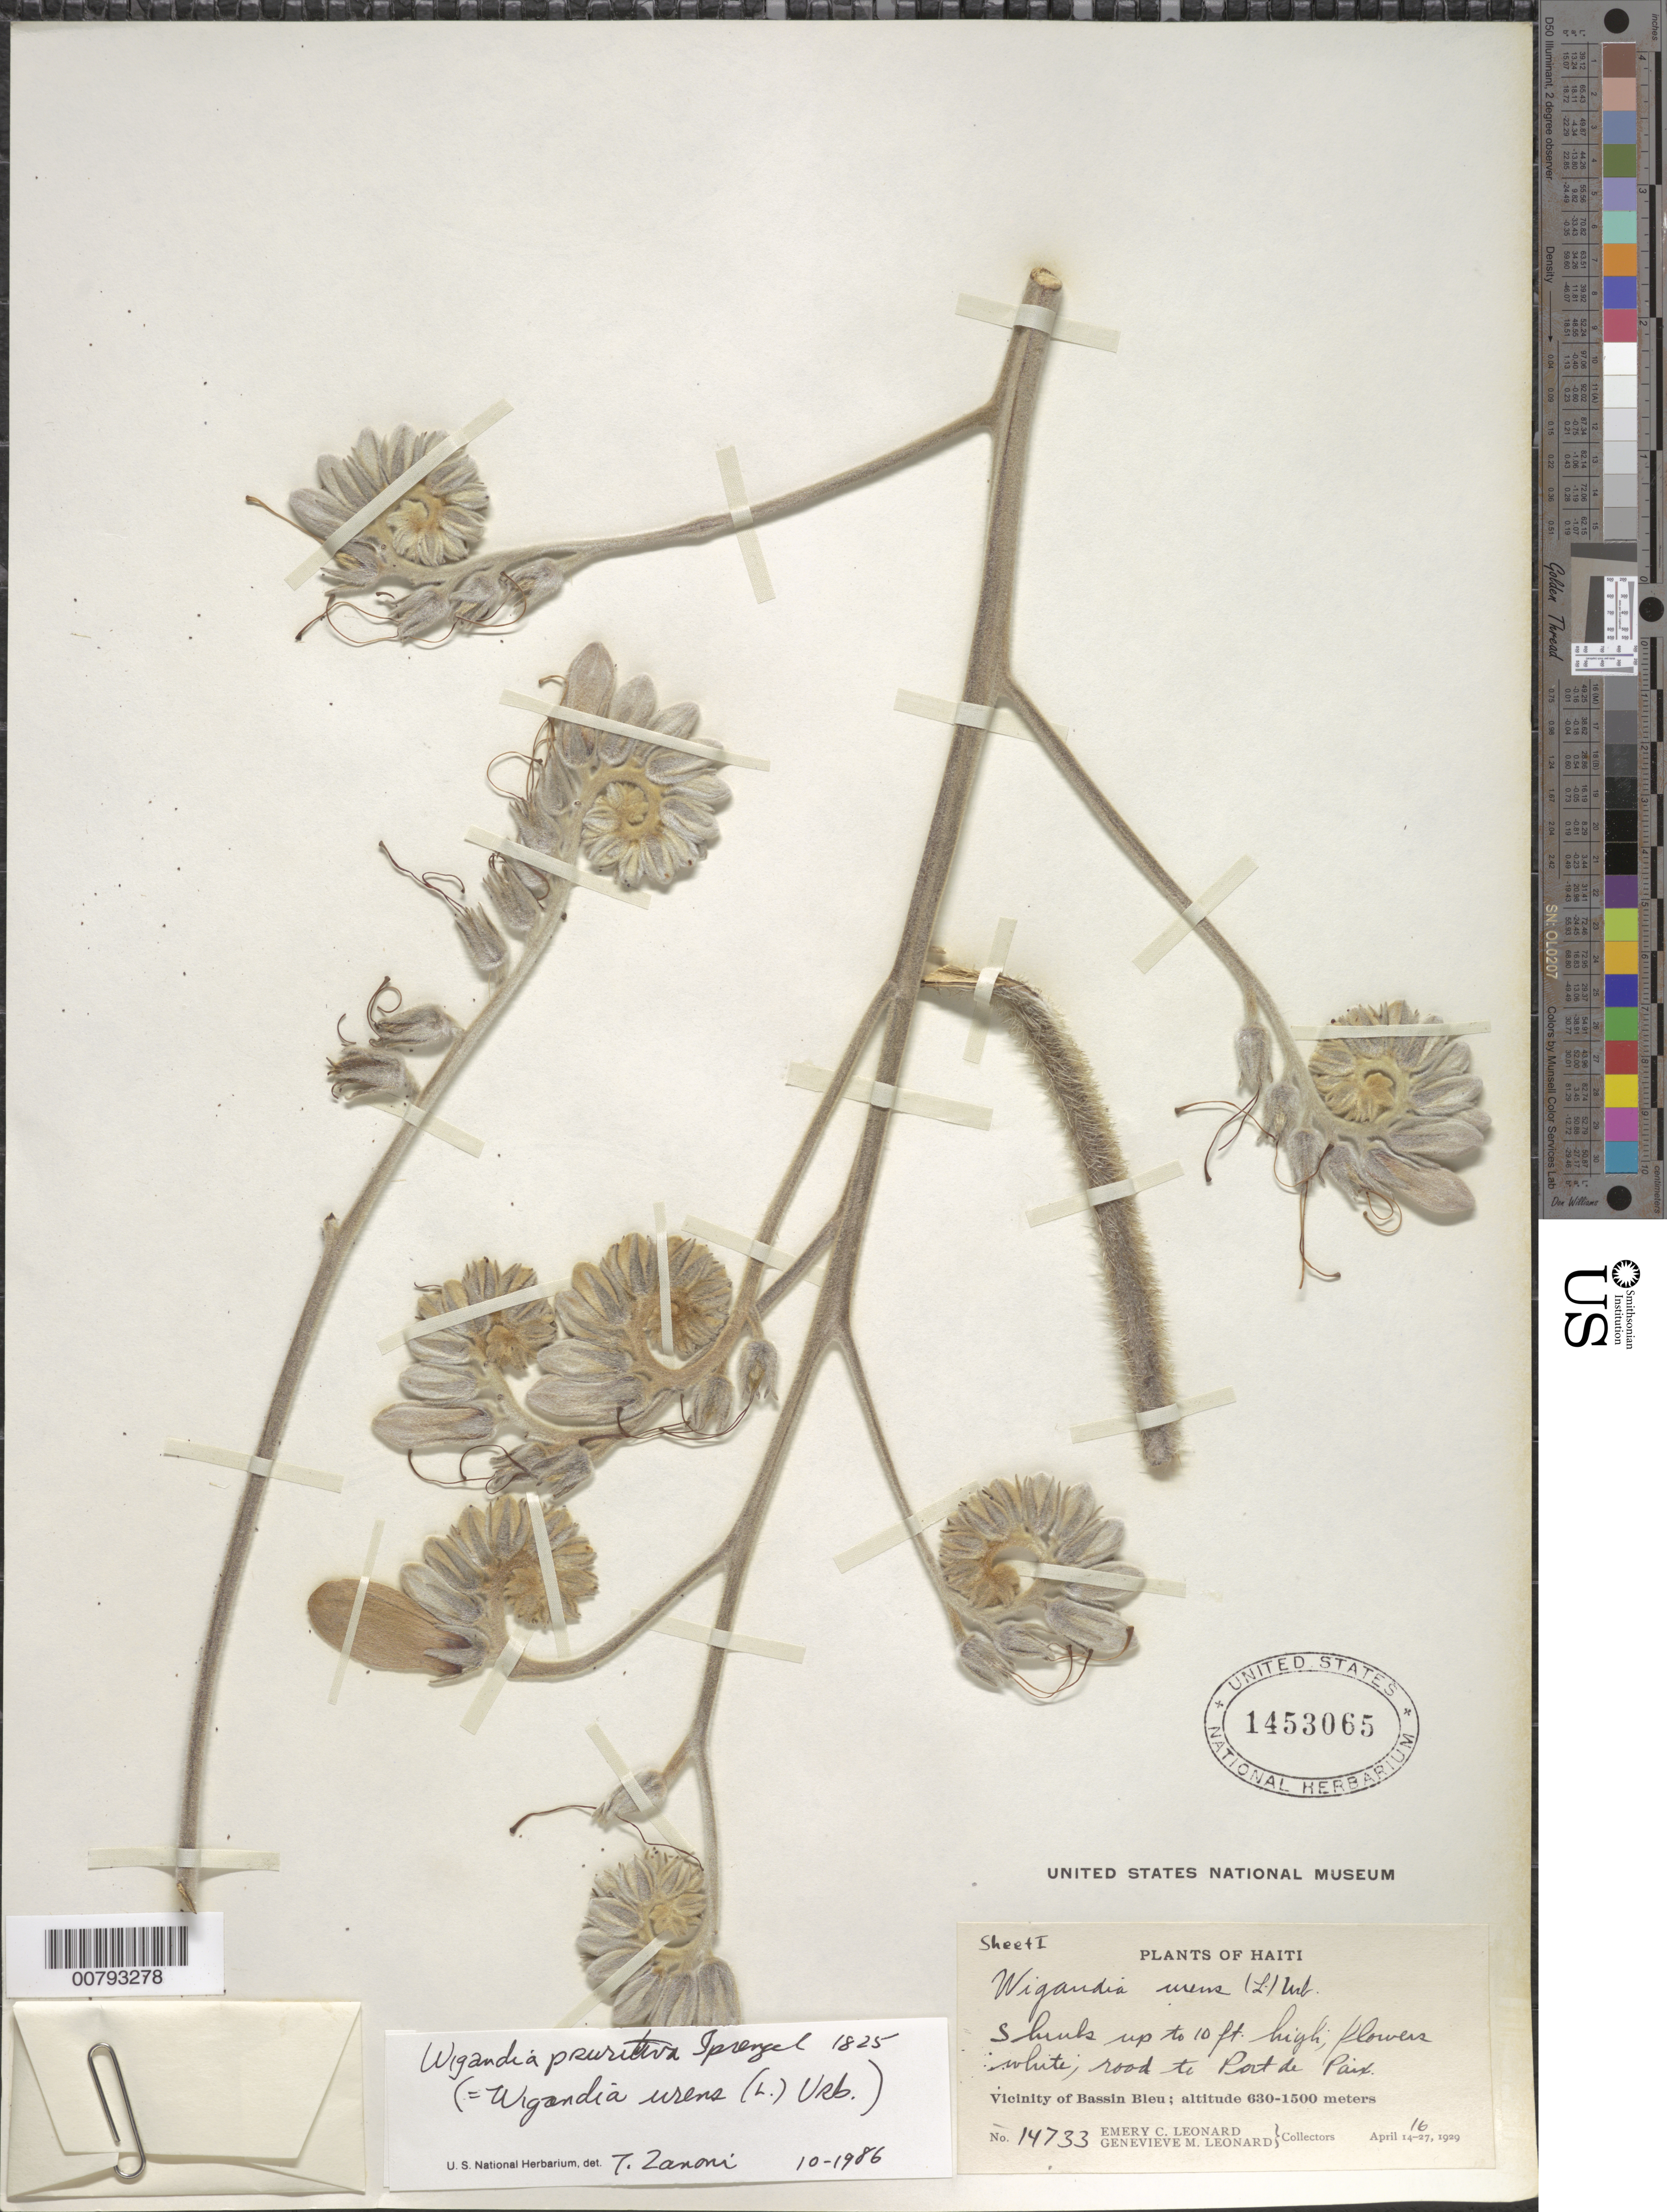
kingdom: Plantae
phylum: Tracheophyta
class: Magnoliopsida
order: Boraginales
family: Namaceae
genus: Wigandia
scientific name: Wigandia pruritiva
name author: Spreng.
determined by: Zanoni, T. A., (NY), New York Botanical Garden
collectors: E. C. Leonard & G. M. Leonard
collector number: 14733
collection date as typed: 16 Apr 1929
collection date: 1929-04-16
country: Haiti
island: Hispaniola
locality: Vicinity of Bassin Bleu, road to Port de Paix.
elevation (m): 630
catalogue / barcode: US 1453065